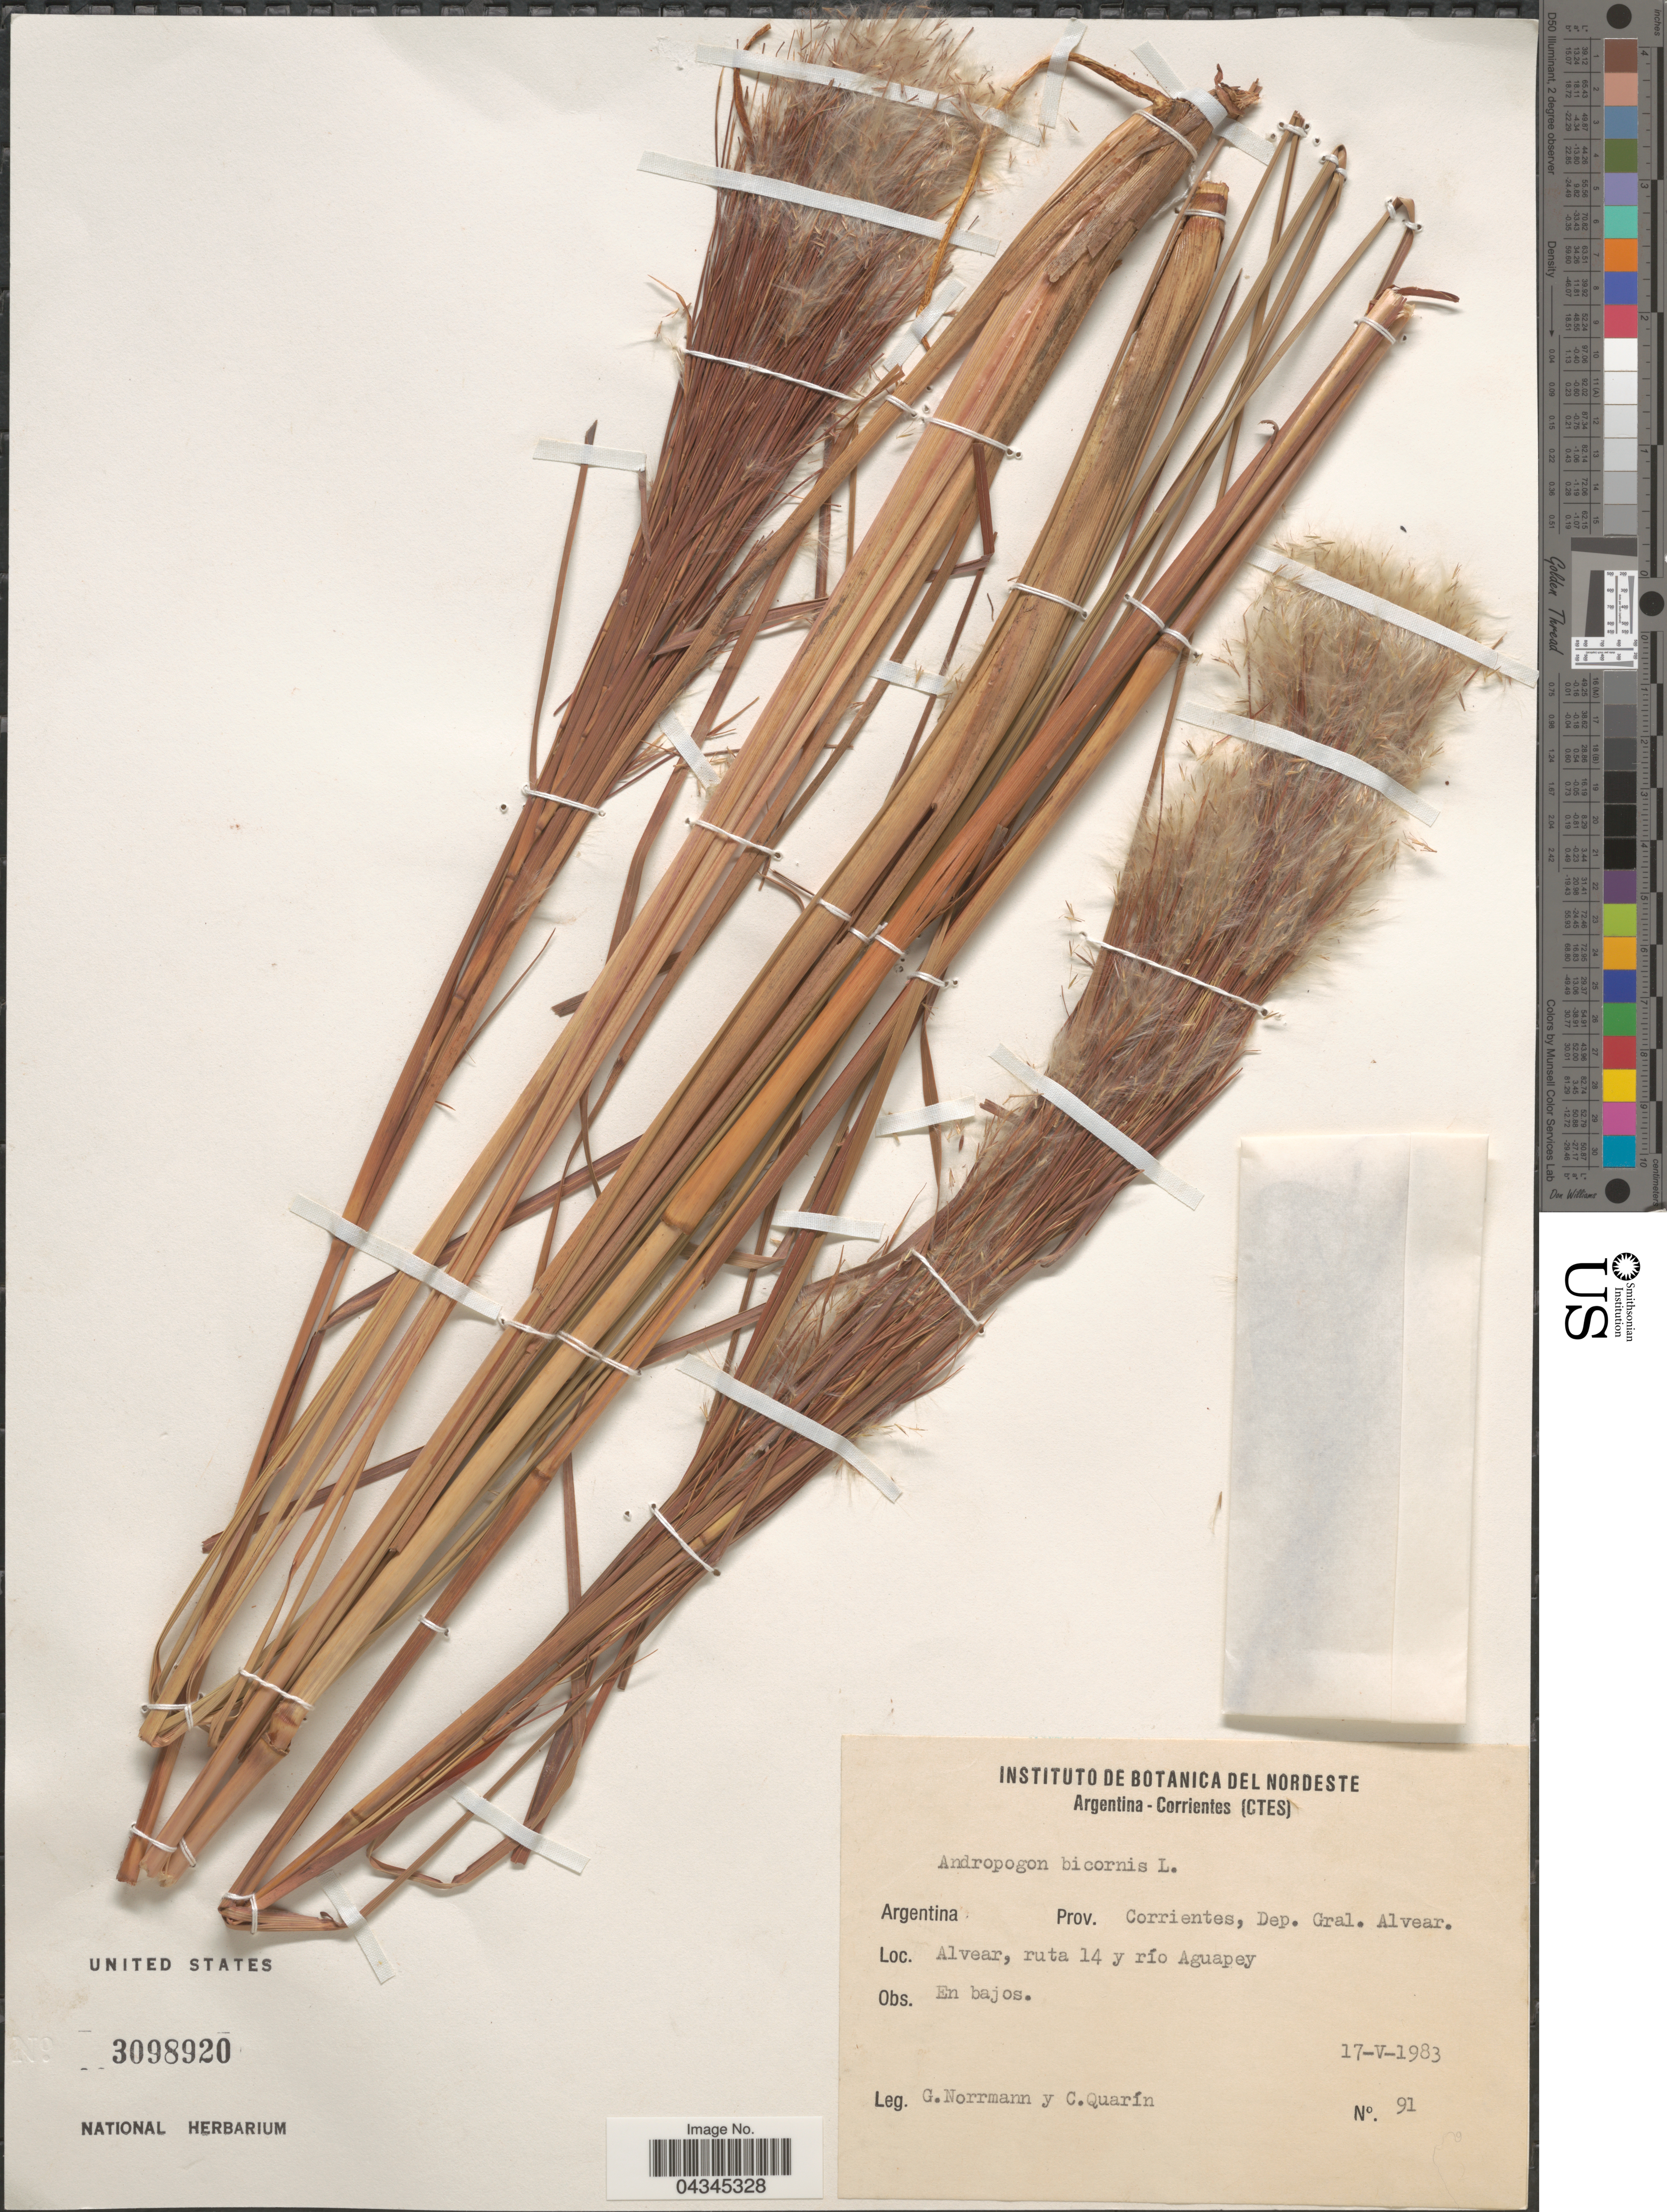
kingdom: Plantae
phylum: Tracheophyta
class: Liliopsida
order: Poales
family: Poaceae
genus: Andropogon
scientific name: Andropogon bicornis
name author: L.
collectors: G. Norrmann & C. Quarín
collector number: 91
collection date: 1983-05-17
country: Argentina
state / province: Corrientes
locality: Dep. Gral. Alvear. Alvear, ruta 14 y río Aguapey.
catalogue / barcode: US 3098920